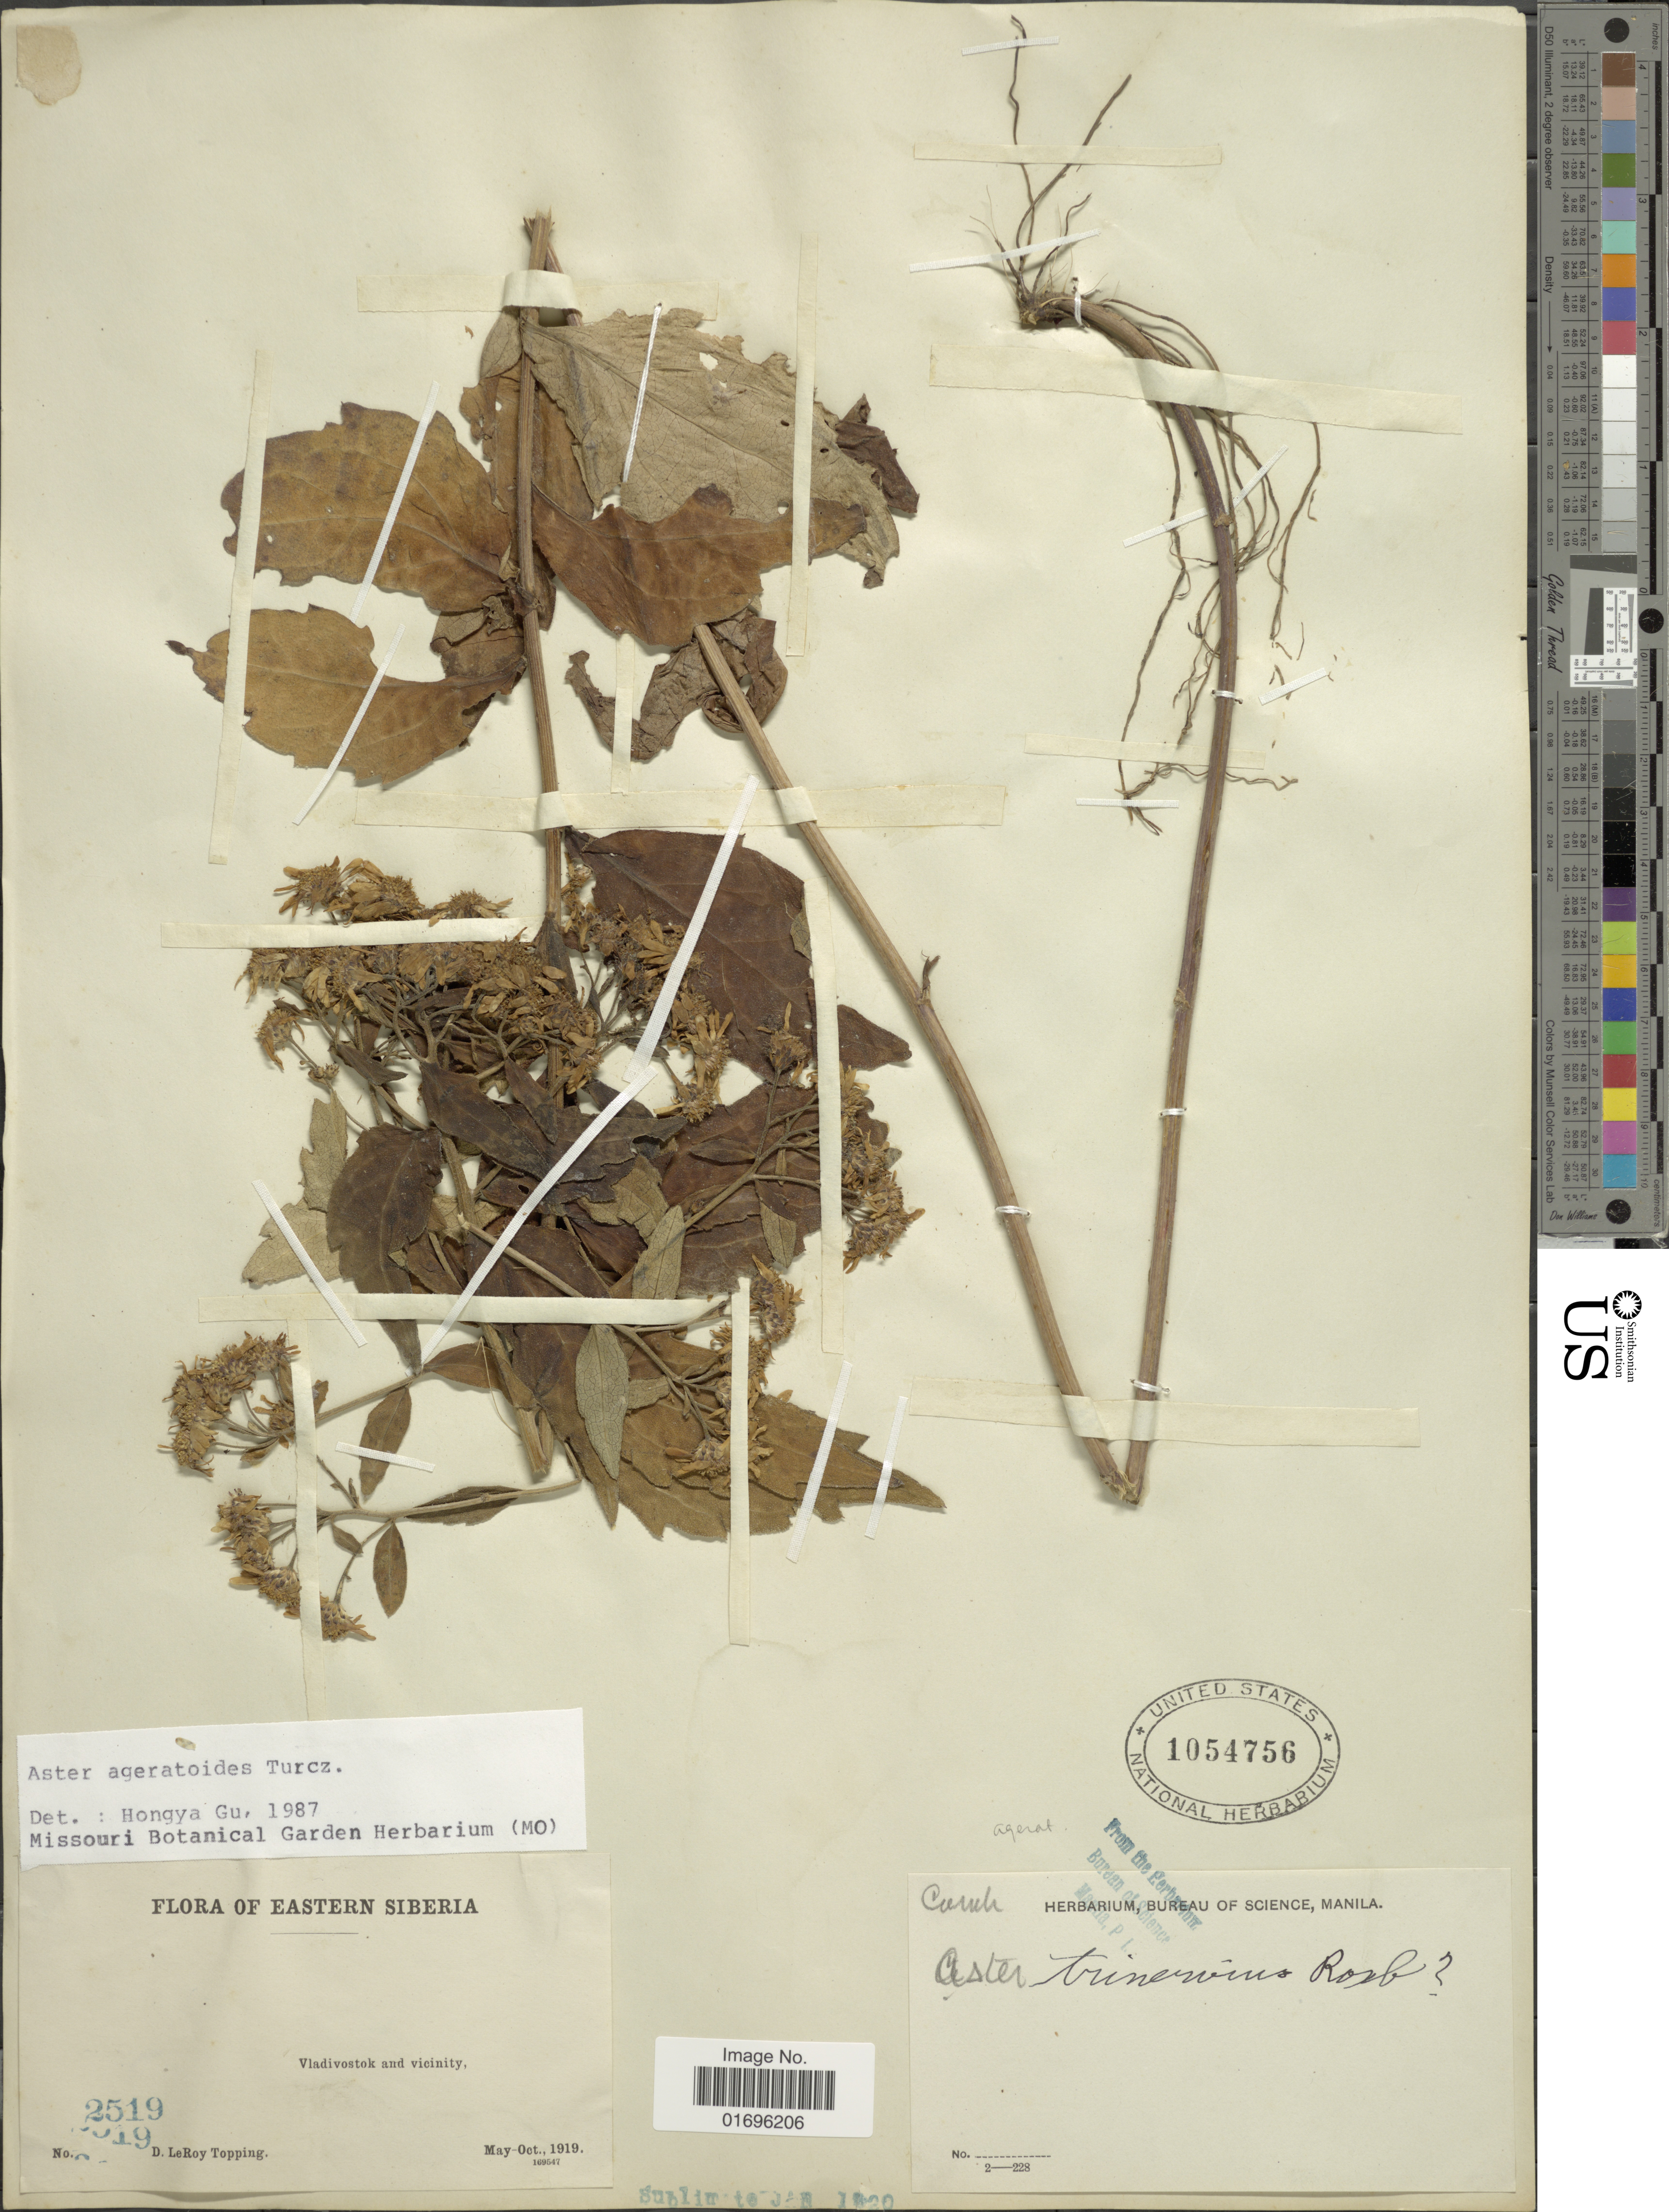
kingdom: Plantae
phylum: Tracheophyta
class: Magnoliopsida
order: Asterales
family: Asteraceae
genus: Aster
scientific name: Aster ageratoides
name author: Turcz.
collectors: D. L. Topping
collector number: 2519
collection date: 1919-05/1919-10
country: Russian Federation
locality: Eastern Siberia. Vladivostok and vicinity.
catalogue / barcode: US 1054756